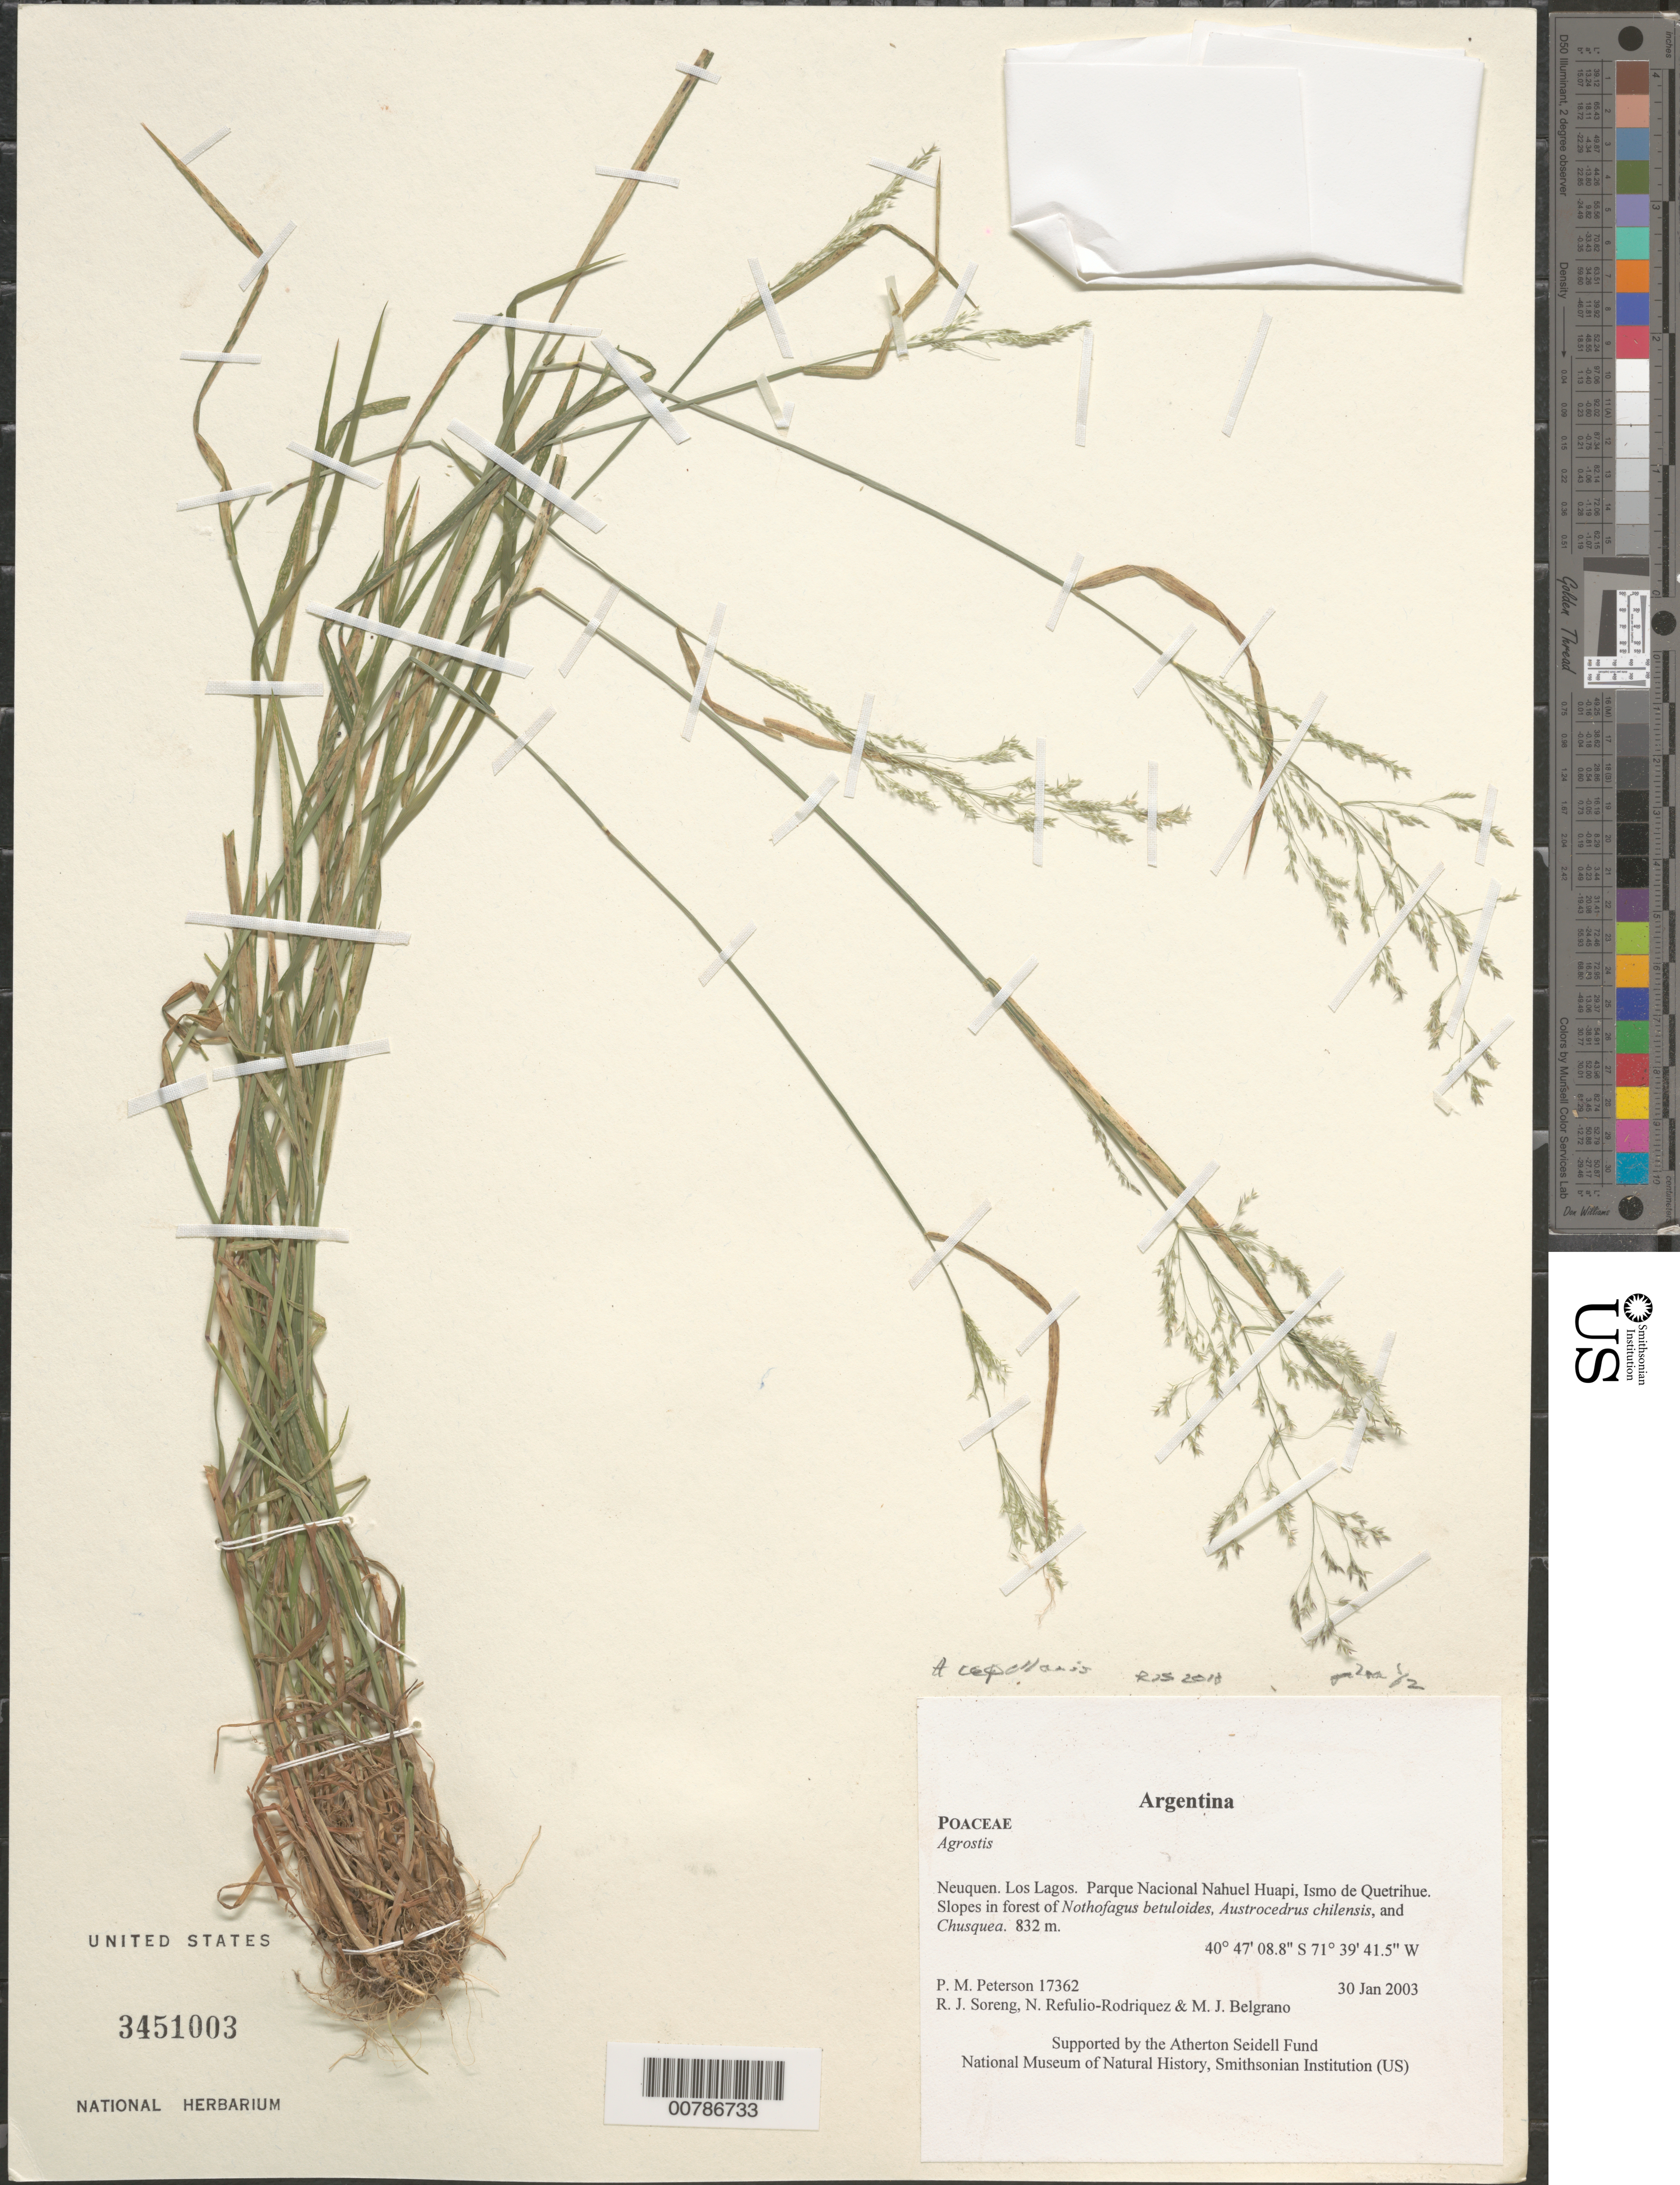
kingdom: Plantae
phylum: Tracheophyta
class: Liliopsida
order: Poales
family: Poaceae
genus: Agrostis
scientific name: Agrostis capillaris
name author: L.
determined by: Soreng, Robert J., Research Associate (BOT), Smithsonian Institution - National Museum of Natural History (UNITED STATES)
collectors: P. M. Peterson, R. J. Soreng, N. Refulio-Rodríguez & M. Belgrano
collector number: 17362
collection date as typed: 30 Jan 2003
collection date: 2003-01-30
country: Argentina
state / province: Neuquen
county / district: Los Lagos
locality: Parque Nacional Nahuel Huapi, Ismo de Quetrihue. Slopes in forest of Nothofagus betuloides, Austrocedrus chilensis, and Chusquea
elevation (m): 832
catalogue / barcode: US 3451003